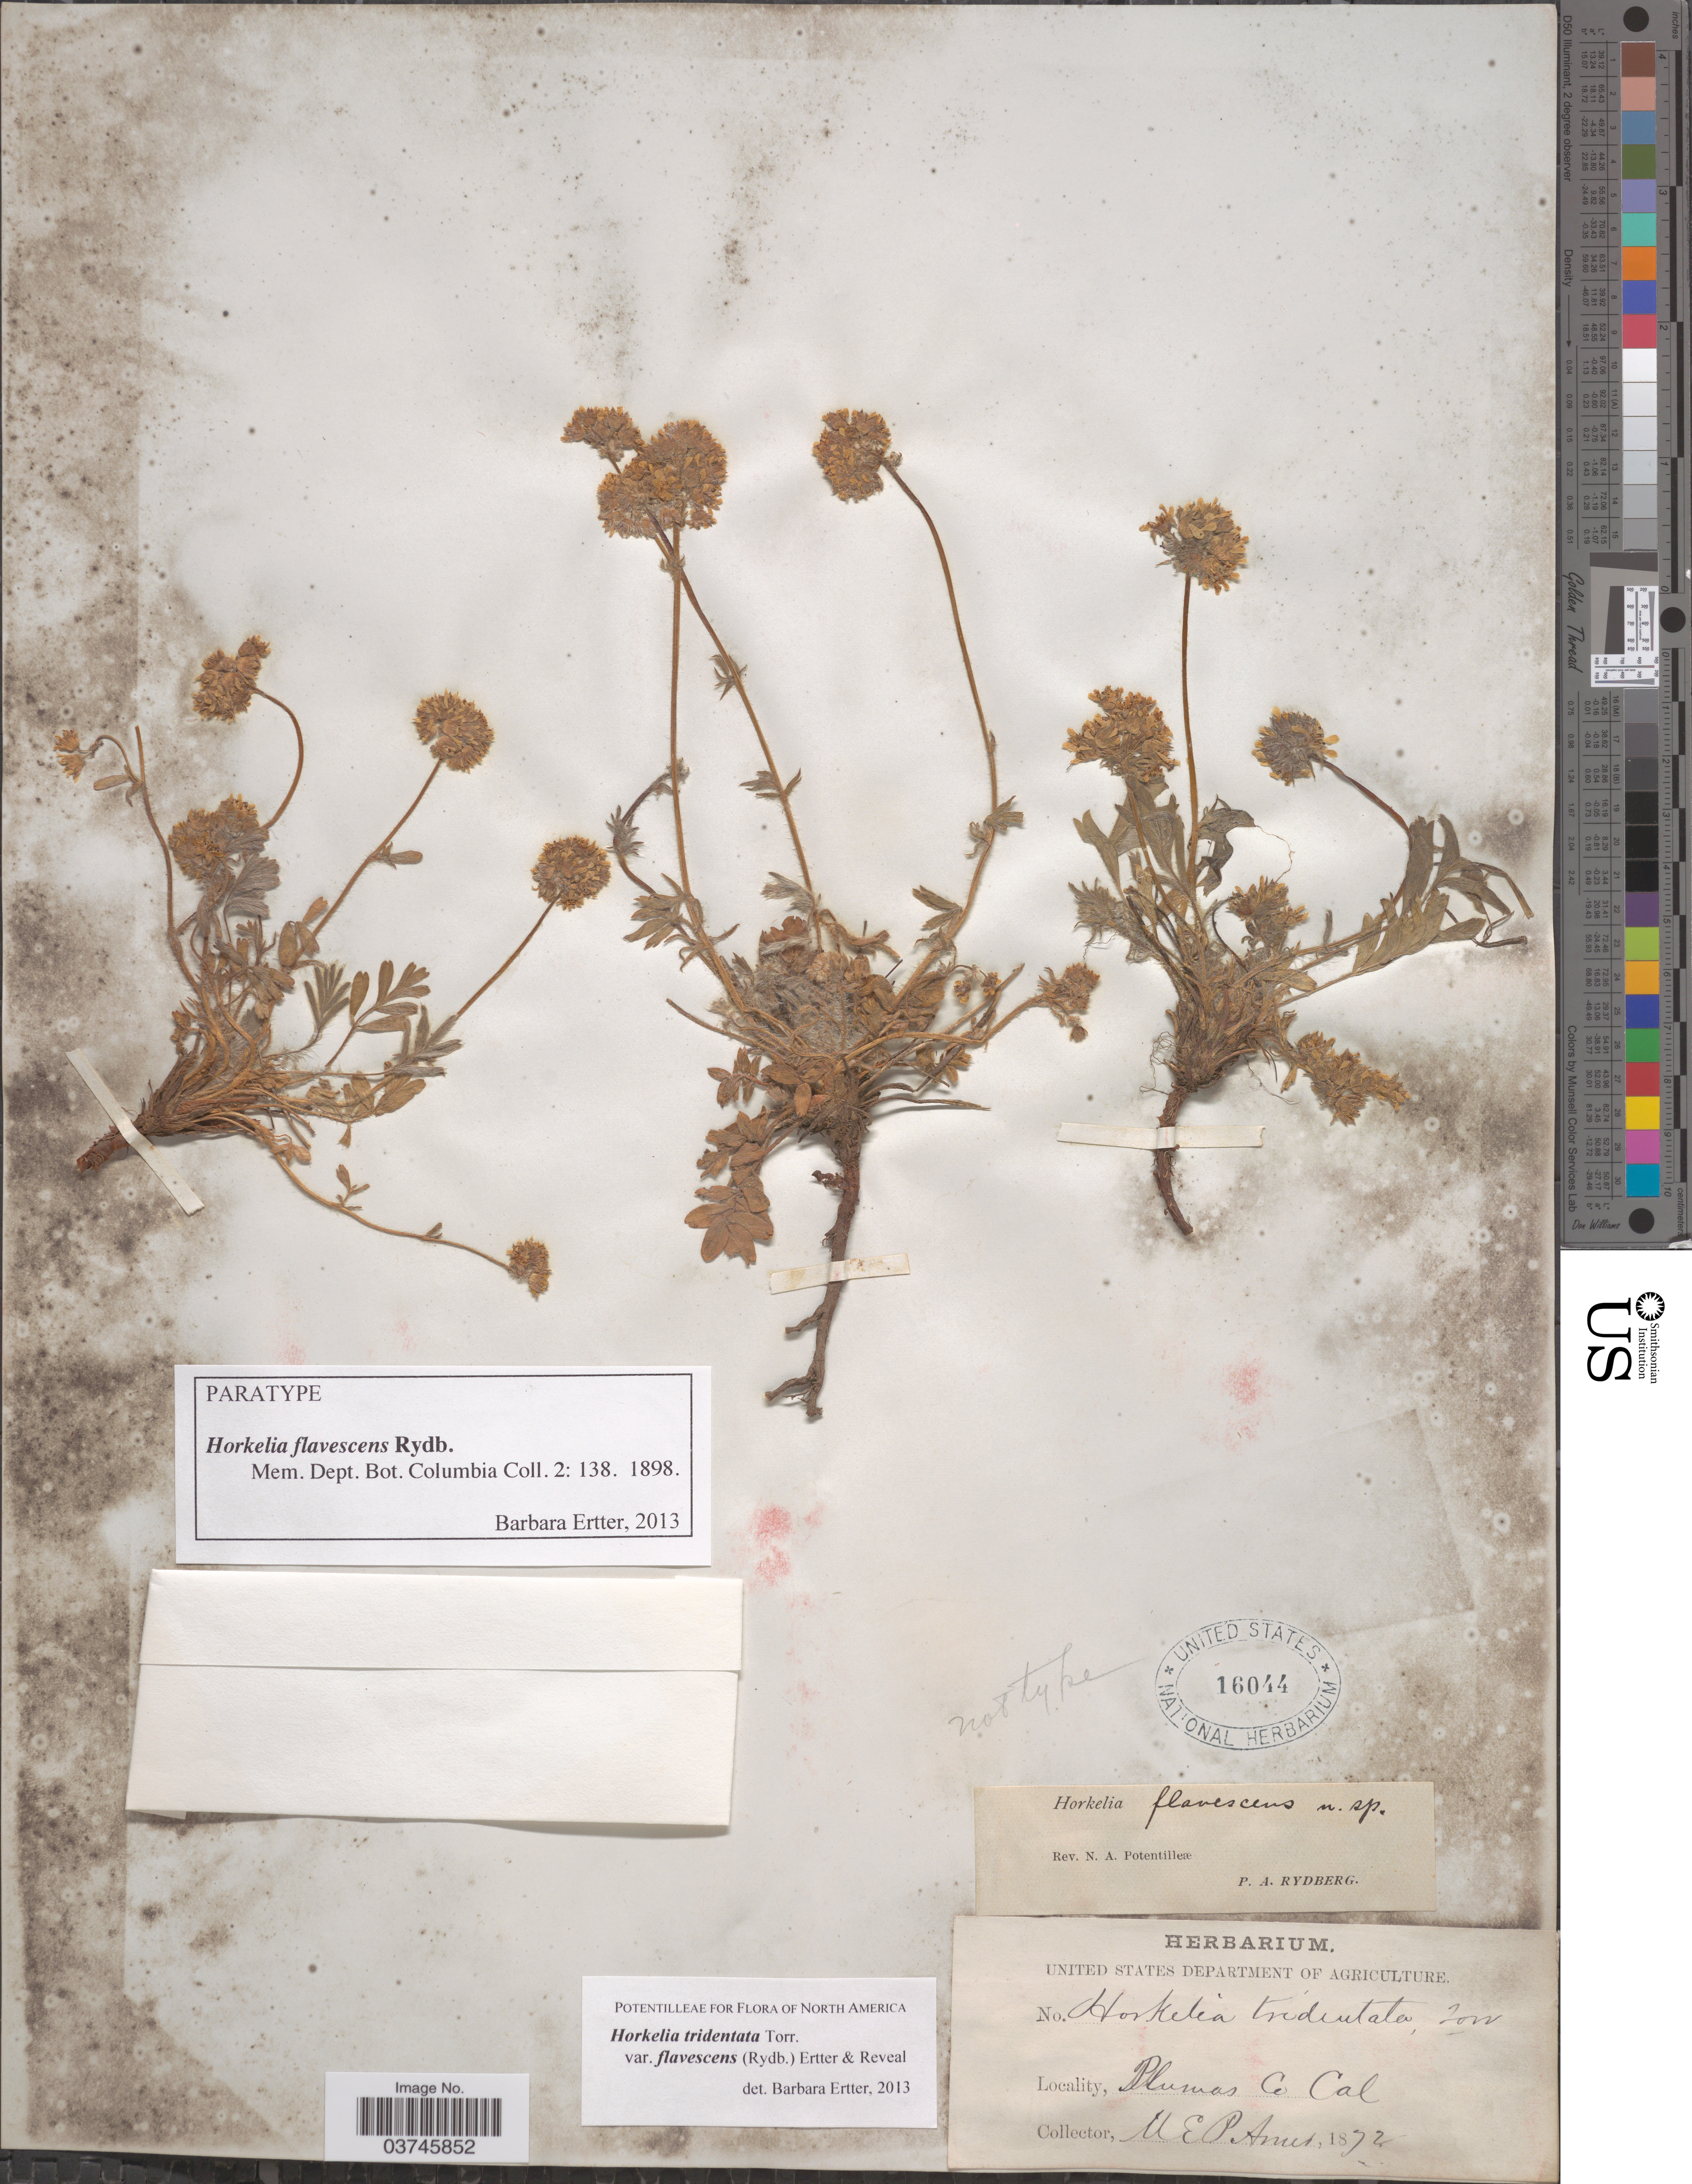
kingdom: Plantae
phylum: Tracheophyta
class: Magnoliopsida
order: Rosales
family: Rosaceae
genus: Potentilla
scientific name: Potentilla tilingii var. flavescens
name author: (Rydb.) J.T. Howell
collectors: M. E. P. Ames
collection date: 1872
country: United States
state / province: California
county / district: Plumas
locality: Plumas Co.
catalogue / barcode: US 16044